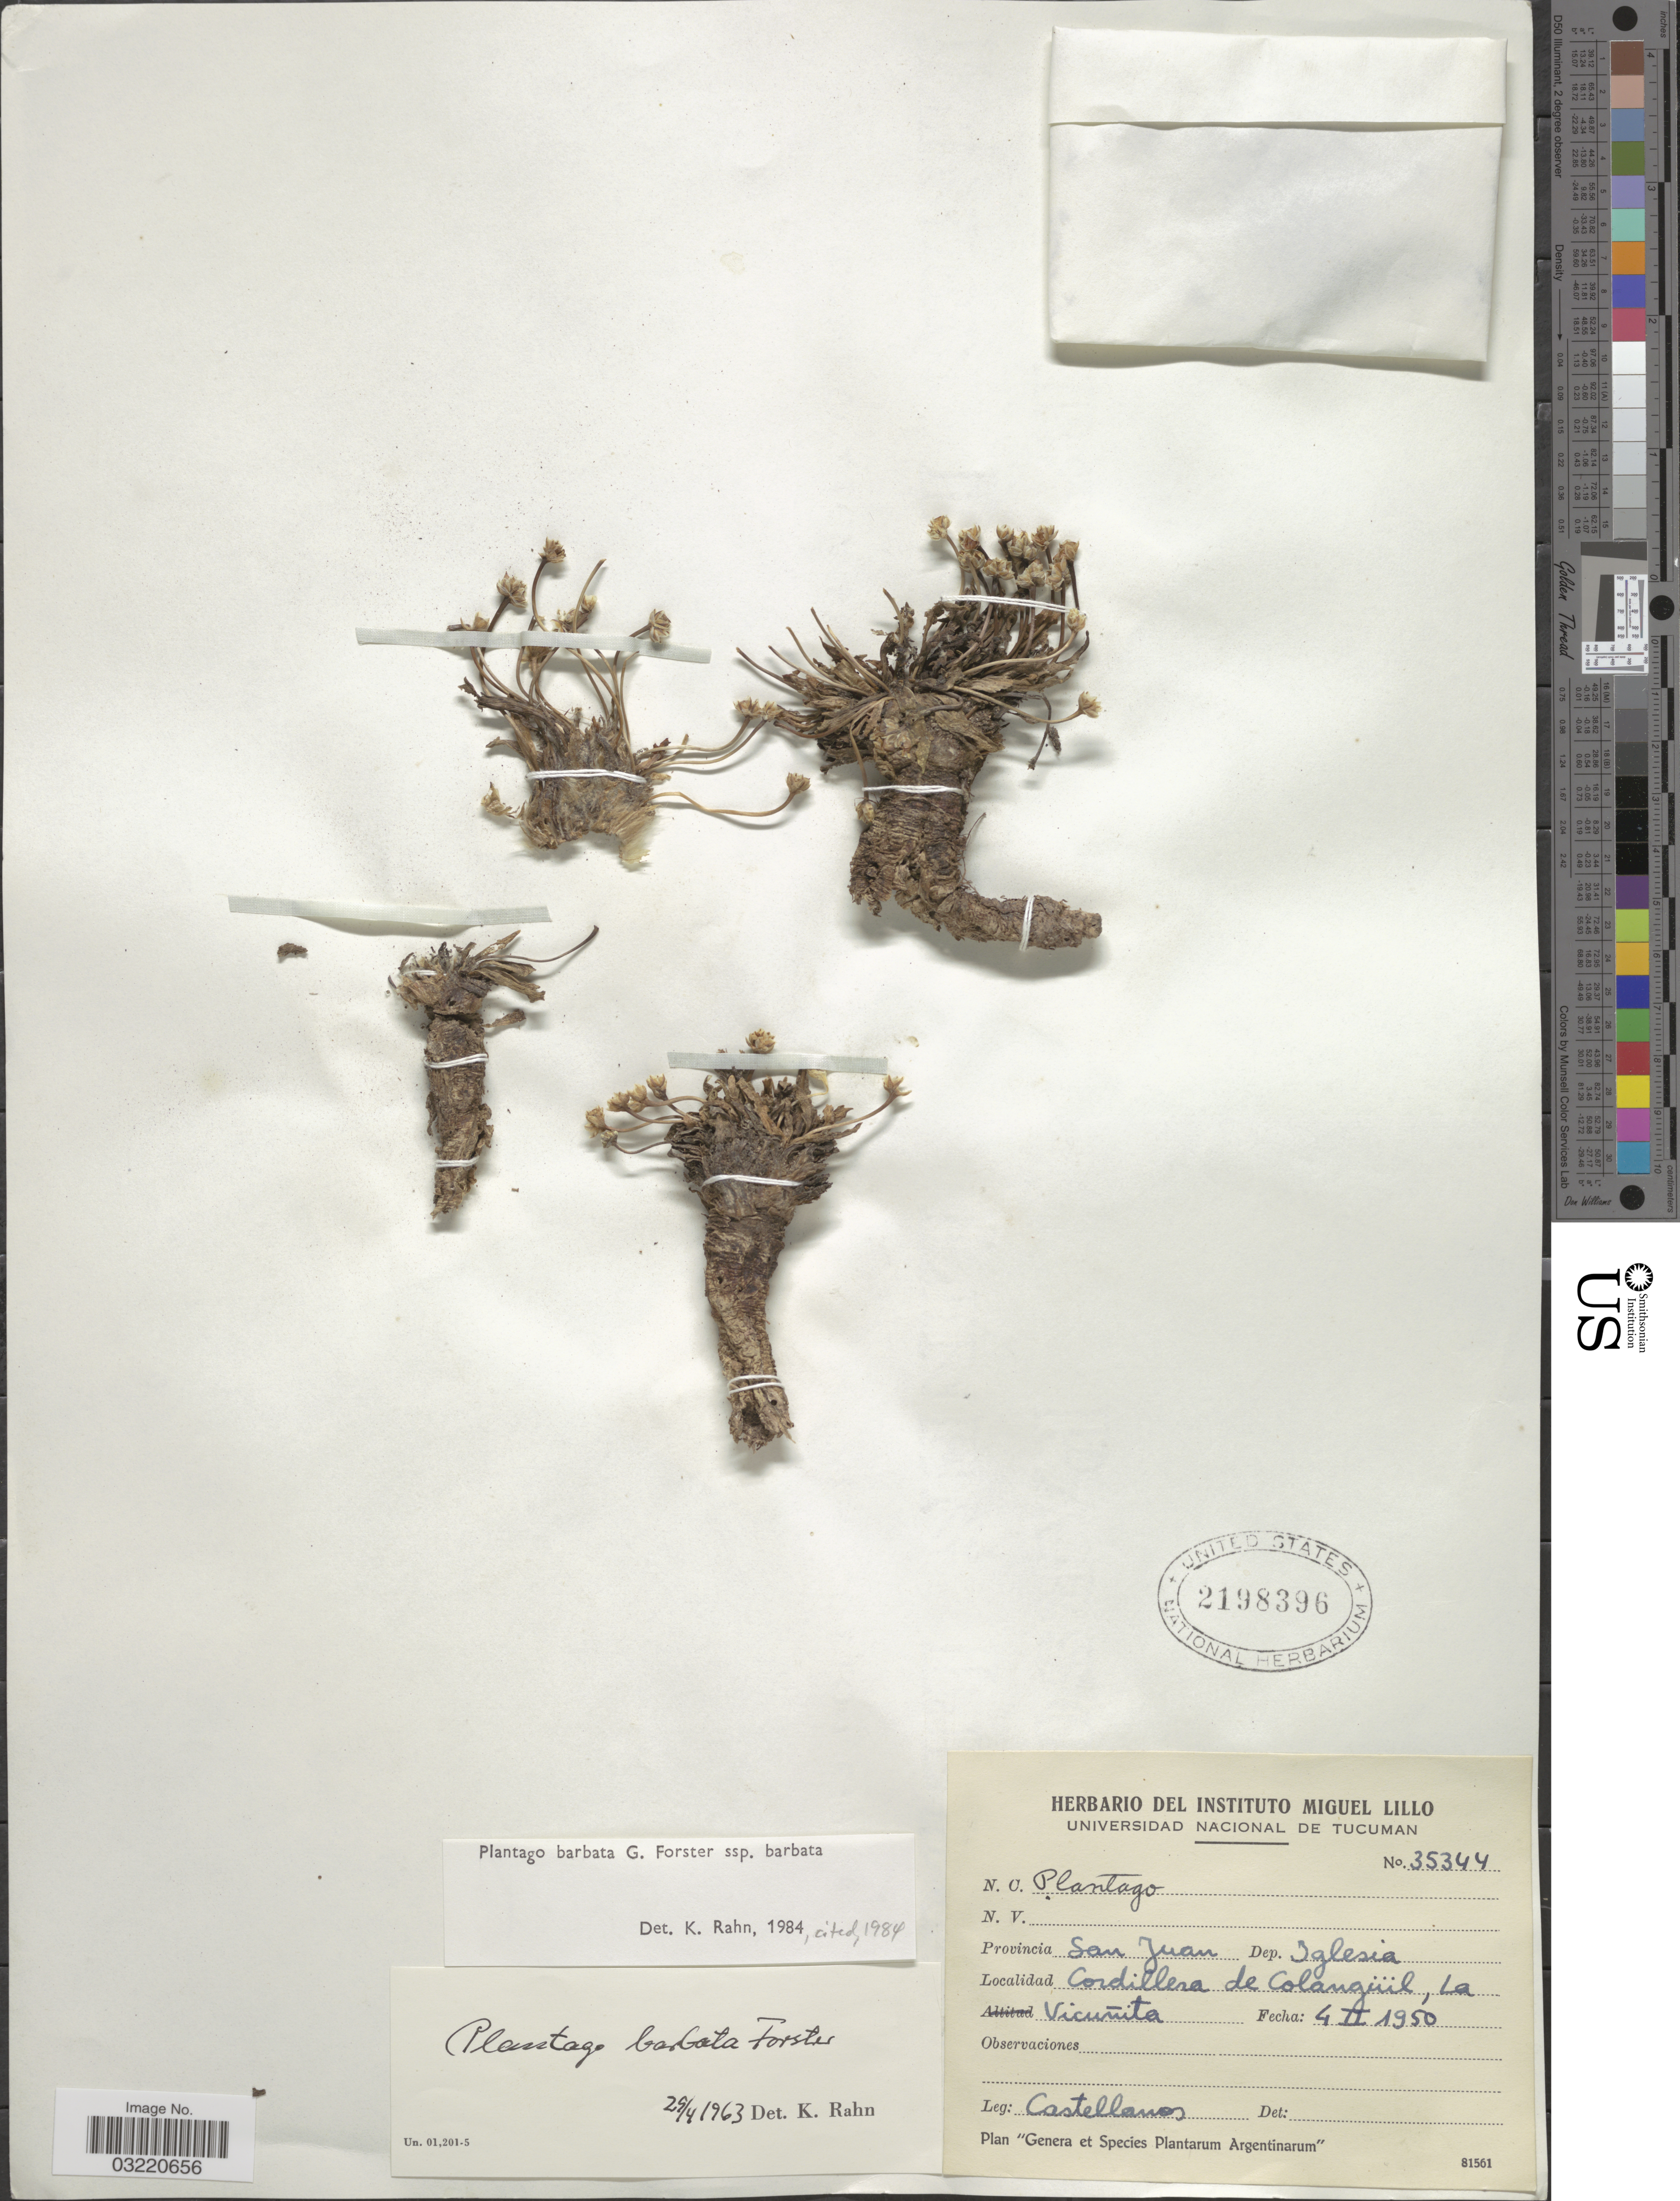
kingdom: Plantae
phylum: Tracheophyta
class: Magnoliopsida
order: Lamiales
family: Plantaginaceae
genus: Plantago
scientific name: Plantago barbata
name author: G. Forst.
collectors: -- Castellanos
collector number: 35344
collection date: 1950-02-04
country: Argentina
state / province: San Juan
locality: San Juan. Dep. Iglesia. Cordillera de Colangüil, La Vicunita.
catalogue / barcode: US 2198396